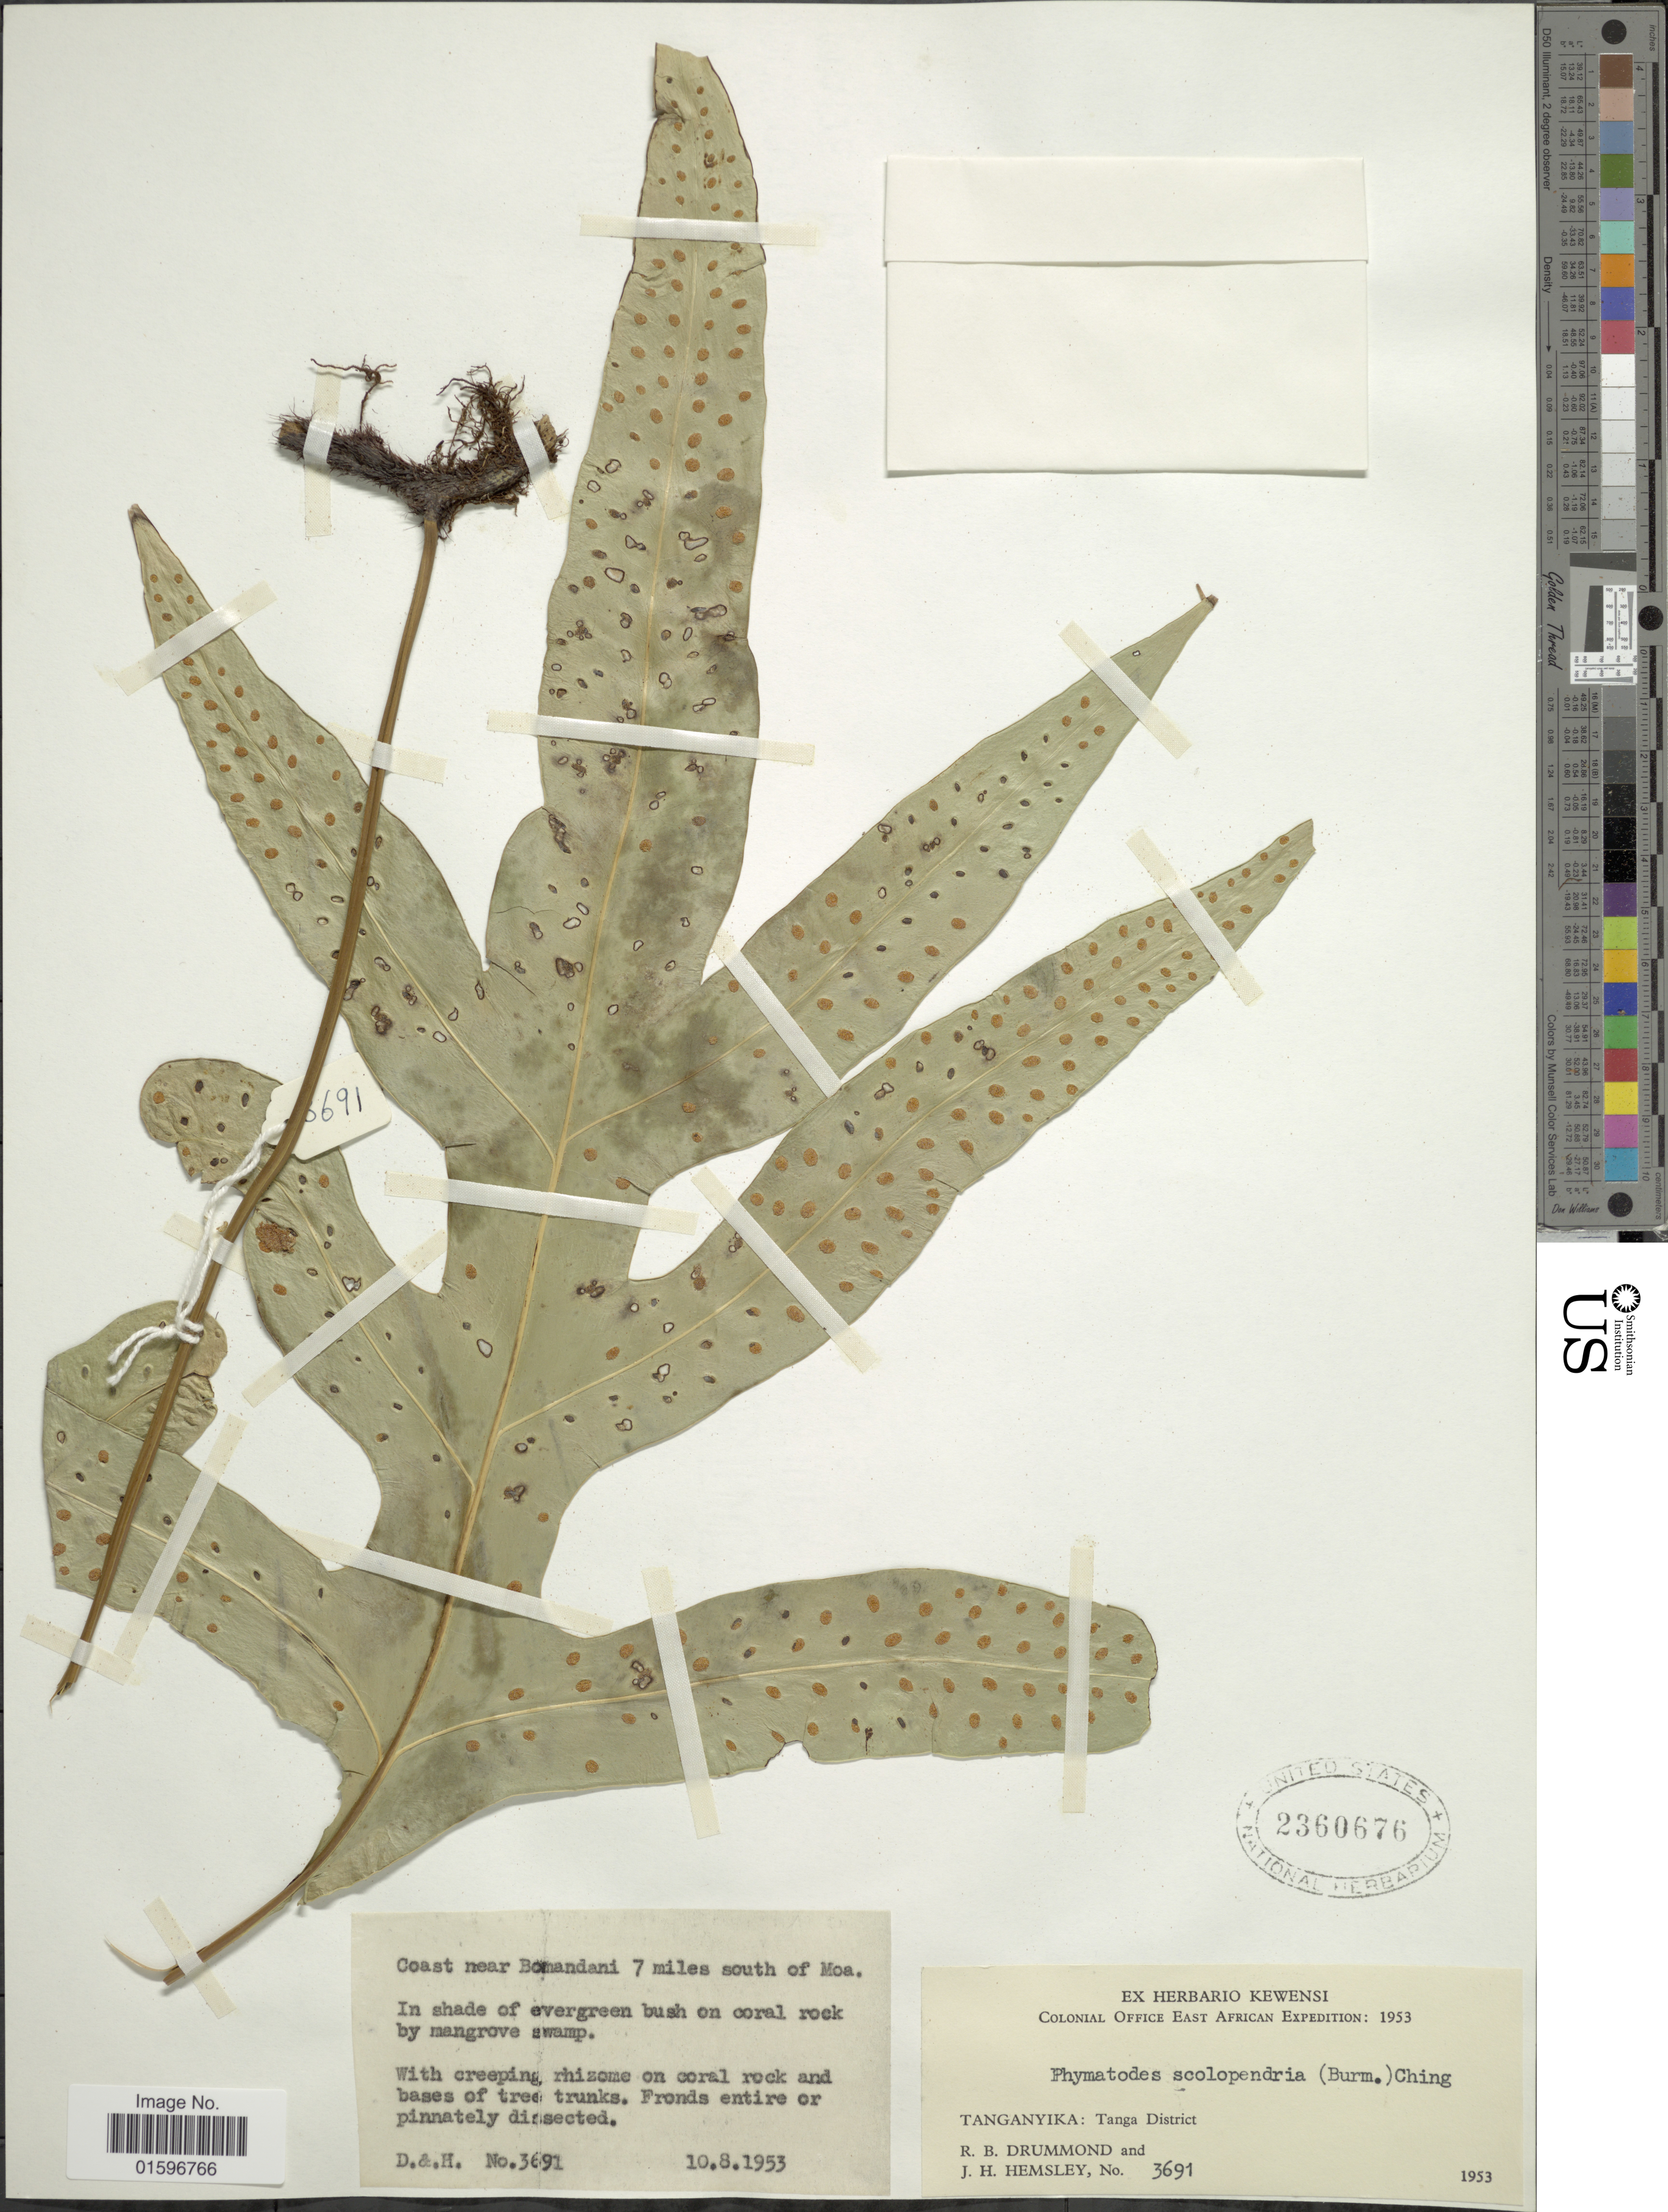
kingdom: Plantae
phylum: Tracheophyta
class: Polypodiopsida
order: Polypodiales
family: Polypodiaceae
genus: Polypodium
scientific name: Polypodium scolopendria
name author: Burm. f.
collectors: R. Drummond & J. H. Hemsley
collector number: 3691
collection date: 1953-08-10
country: Tanzania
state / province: Tanga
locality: Colonial Office East African Expedition, Tanganyika: Tanga District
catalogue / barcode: US 2360676